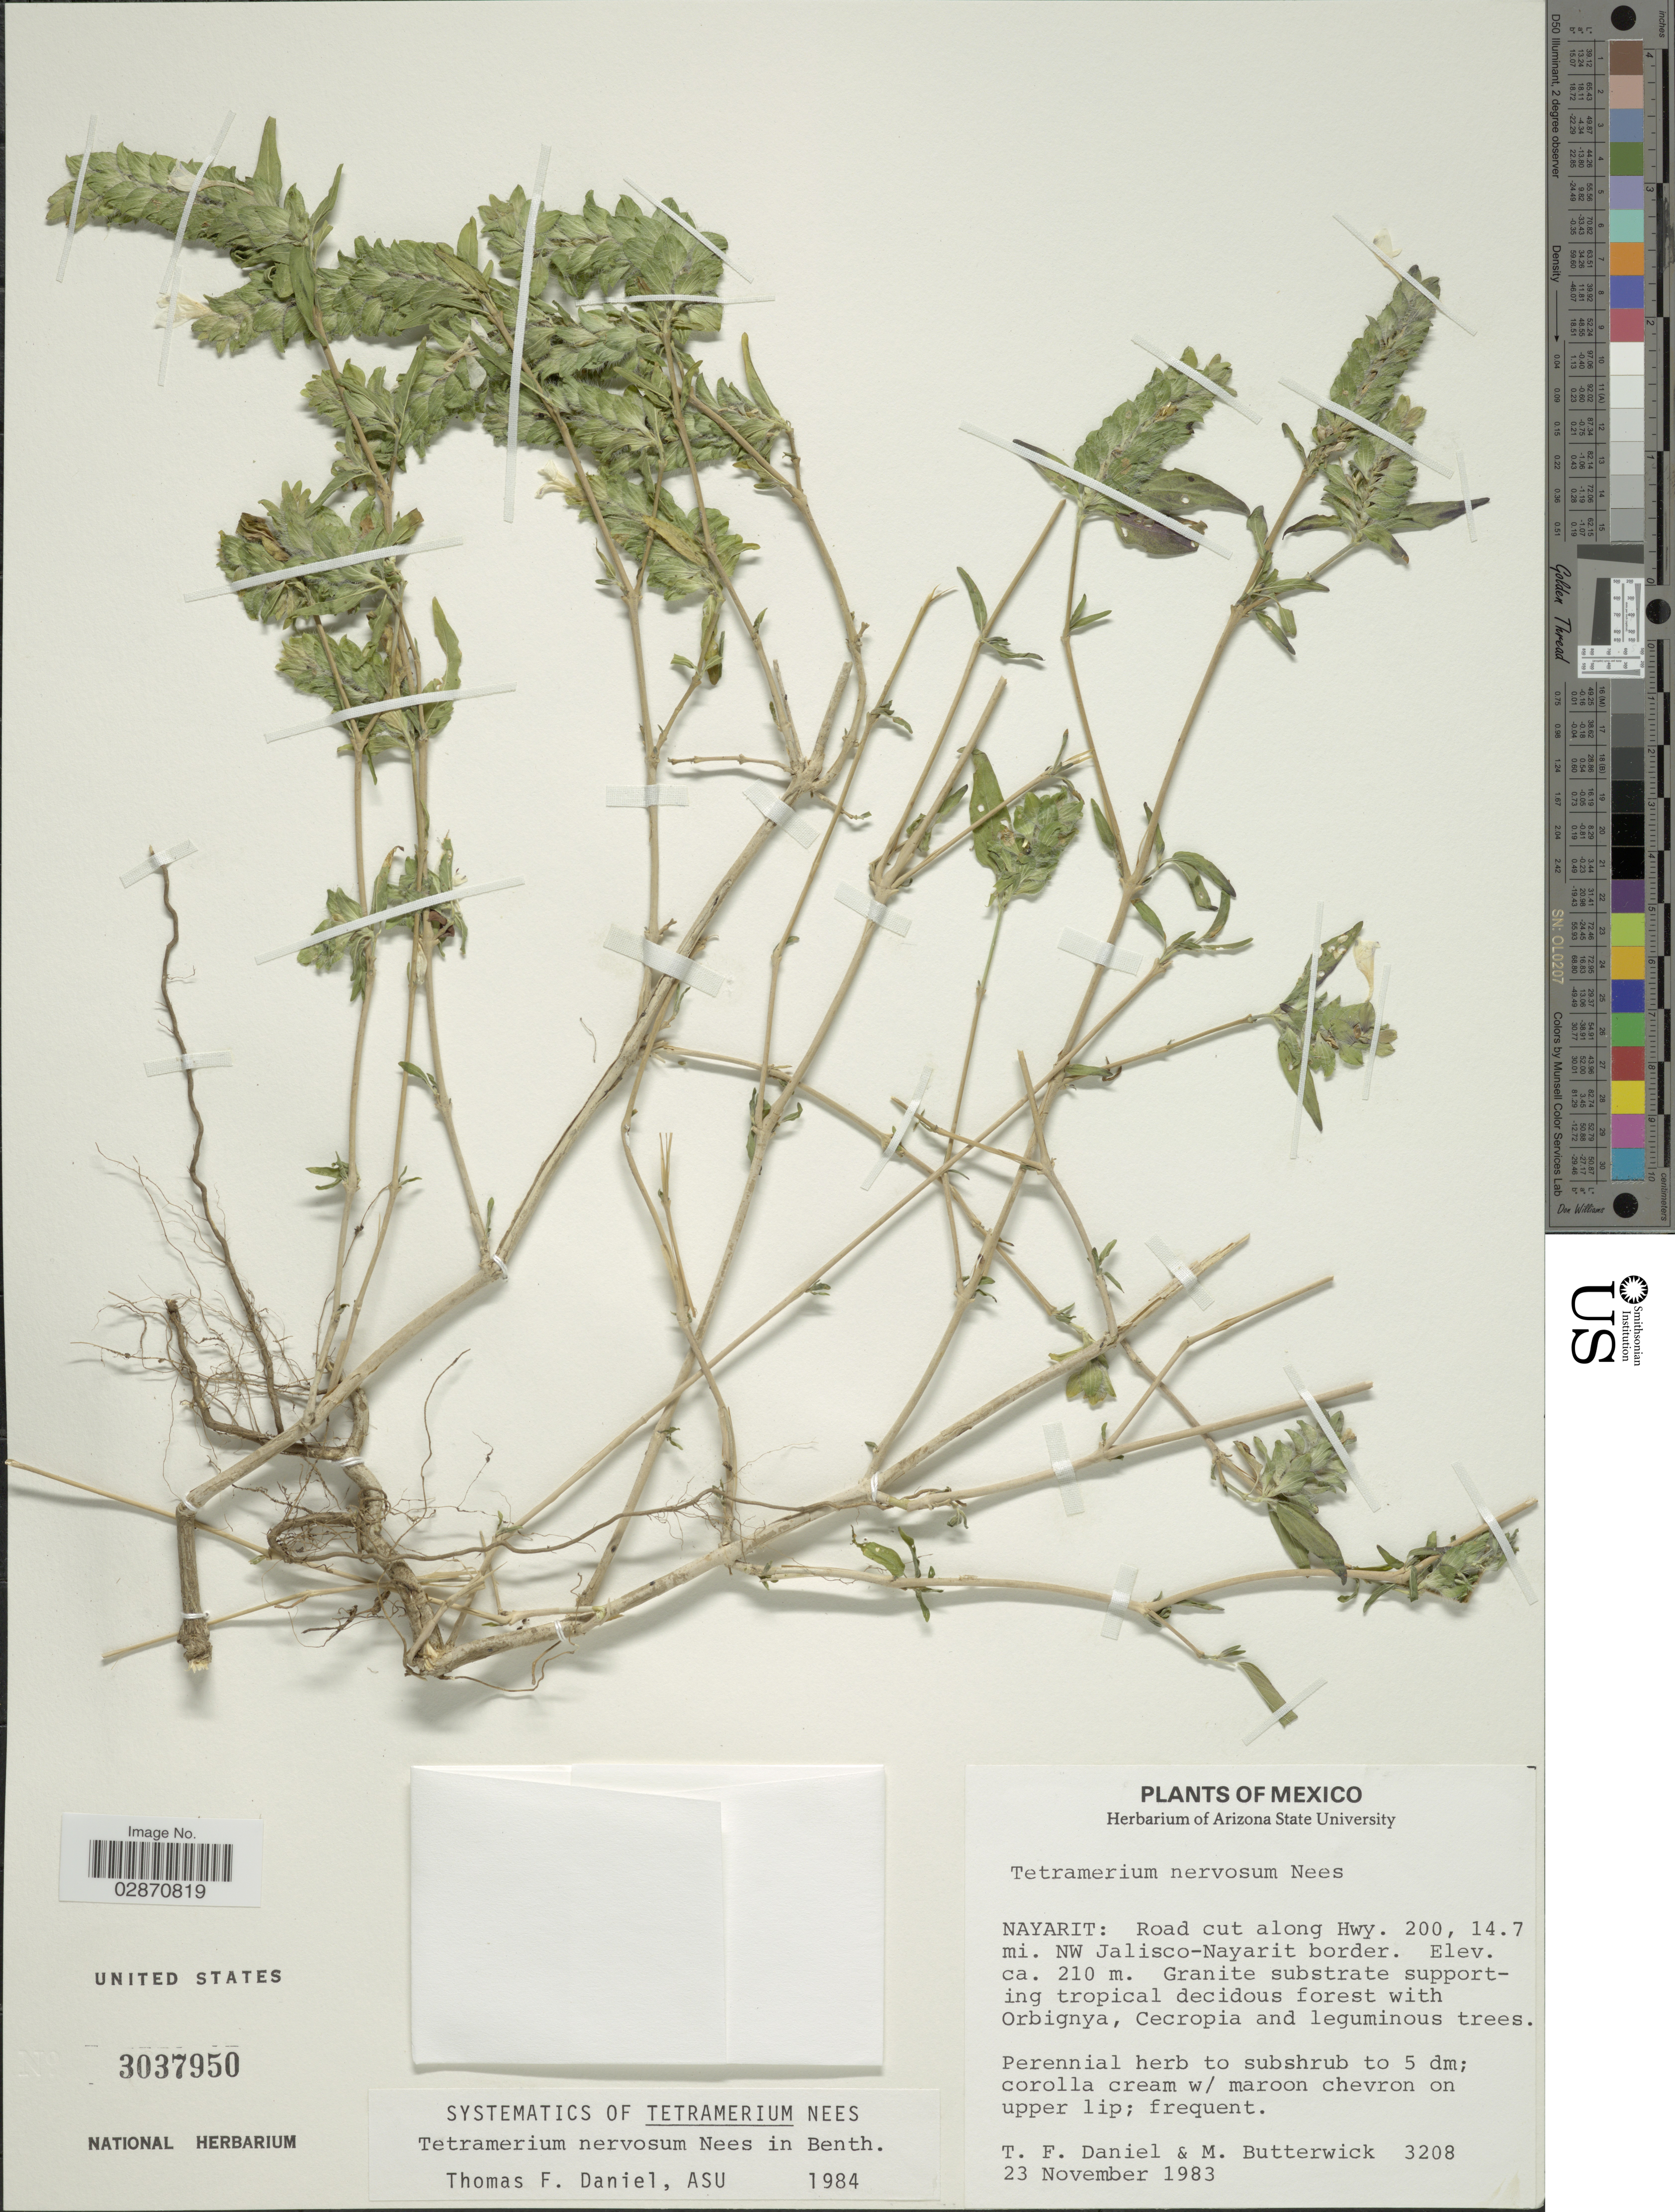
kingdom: Plantae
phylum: Tracheophyta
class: Magnoliopsida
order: Lamiales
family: Acanthaceae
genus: Tetramerium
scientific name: Tetramerium nervosum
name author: Nees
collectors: T. F. Daniel & M. Butterwick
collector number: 3208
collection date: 1983-11-23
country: Mexico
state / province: Nayarit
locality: Road cut along Hwy. 200, 14.7 mi. NW Jalisco-Nayarit border.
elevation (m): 210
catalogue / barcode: US 3037950